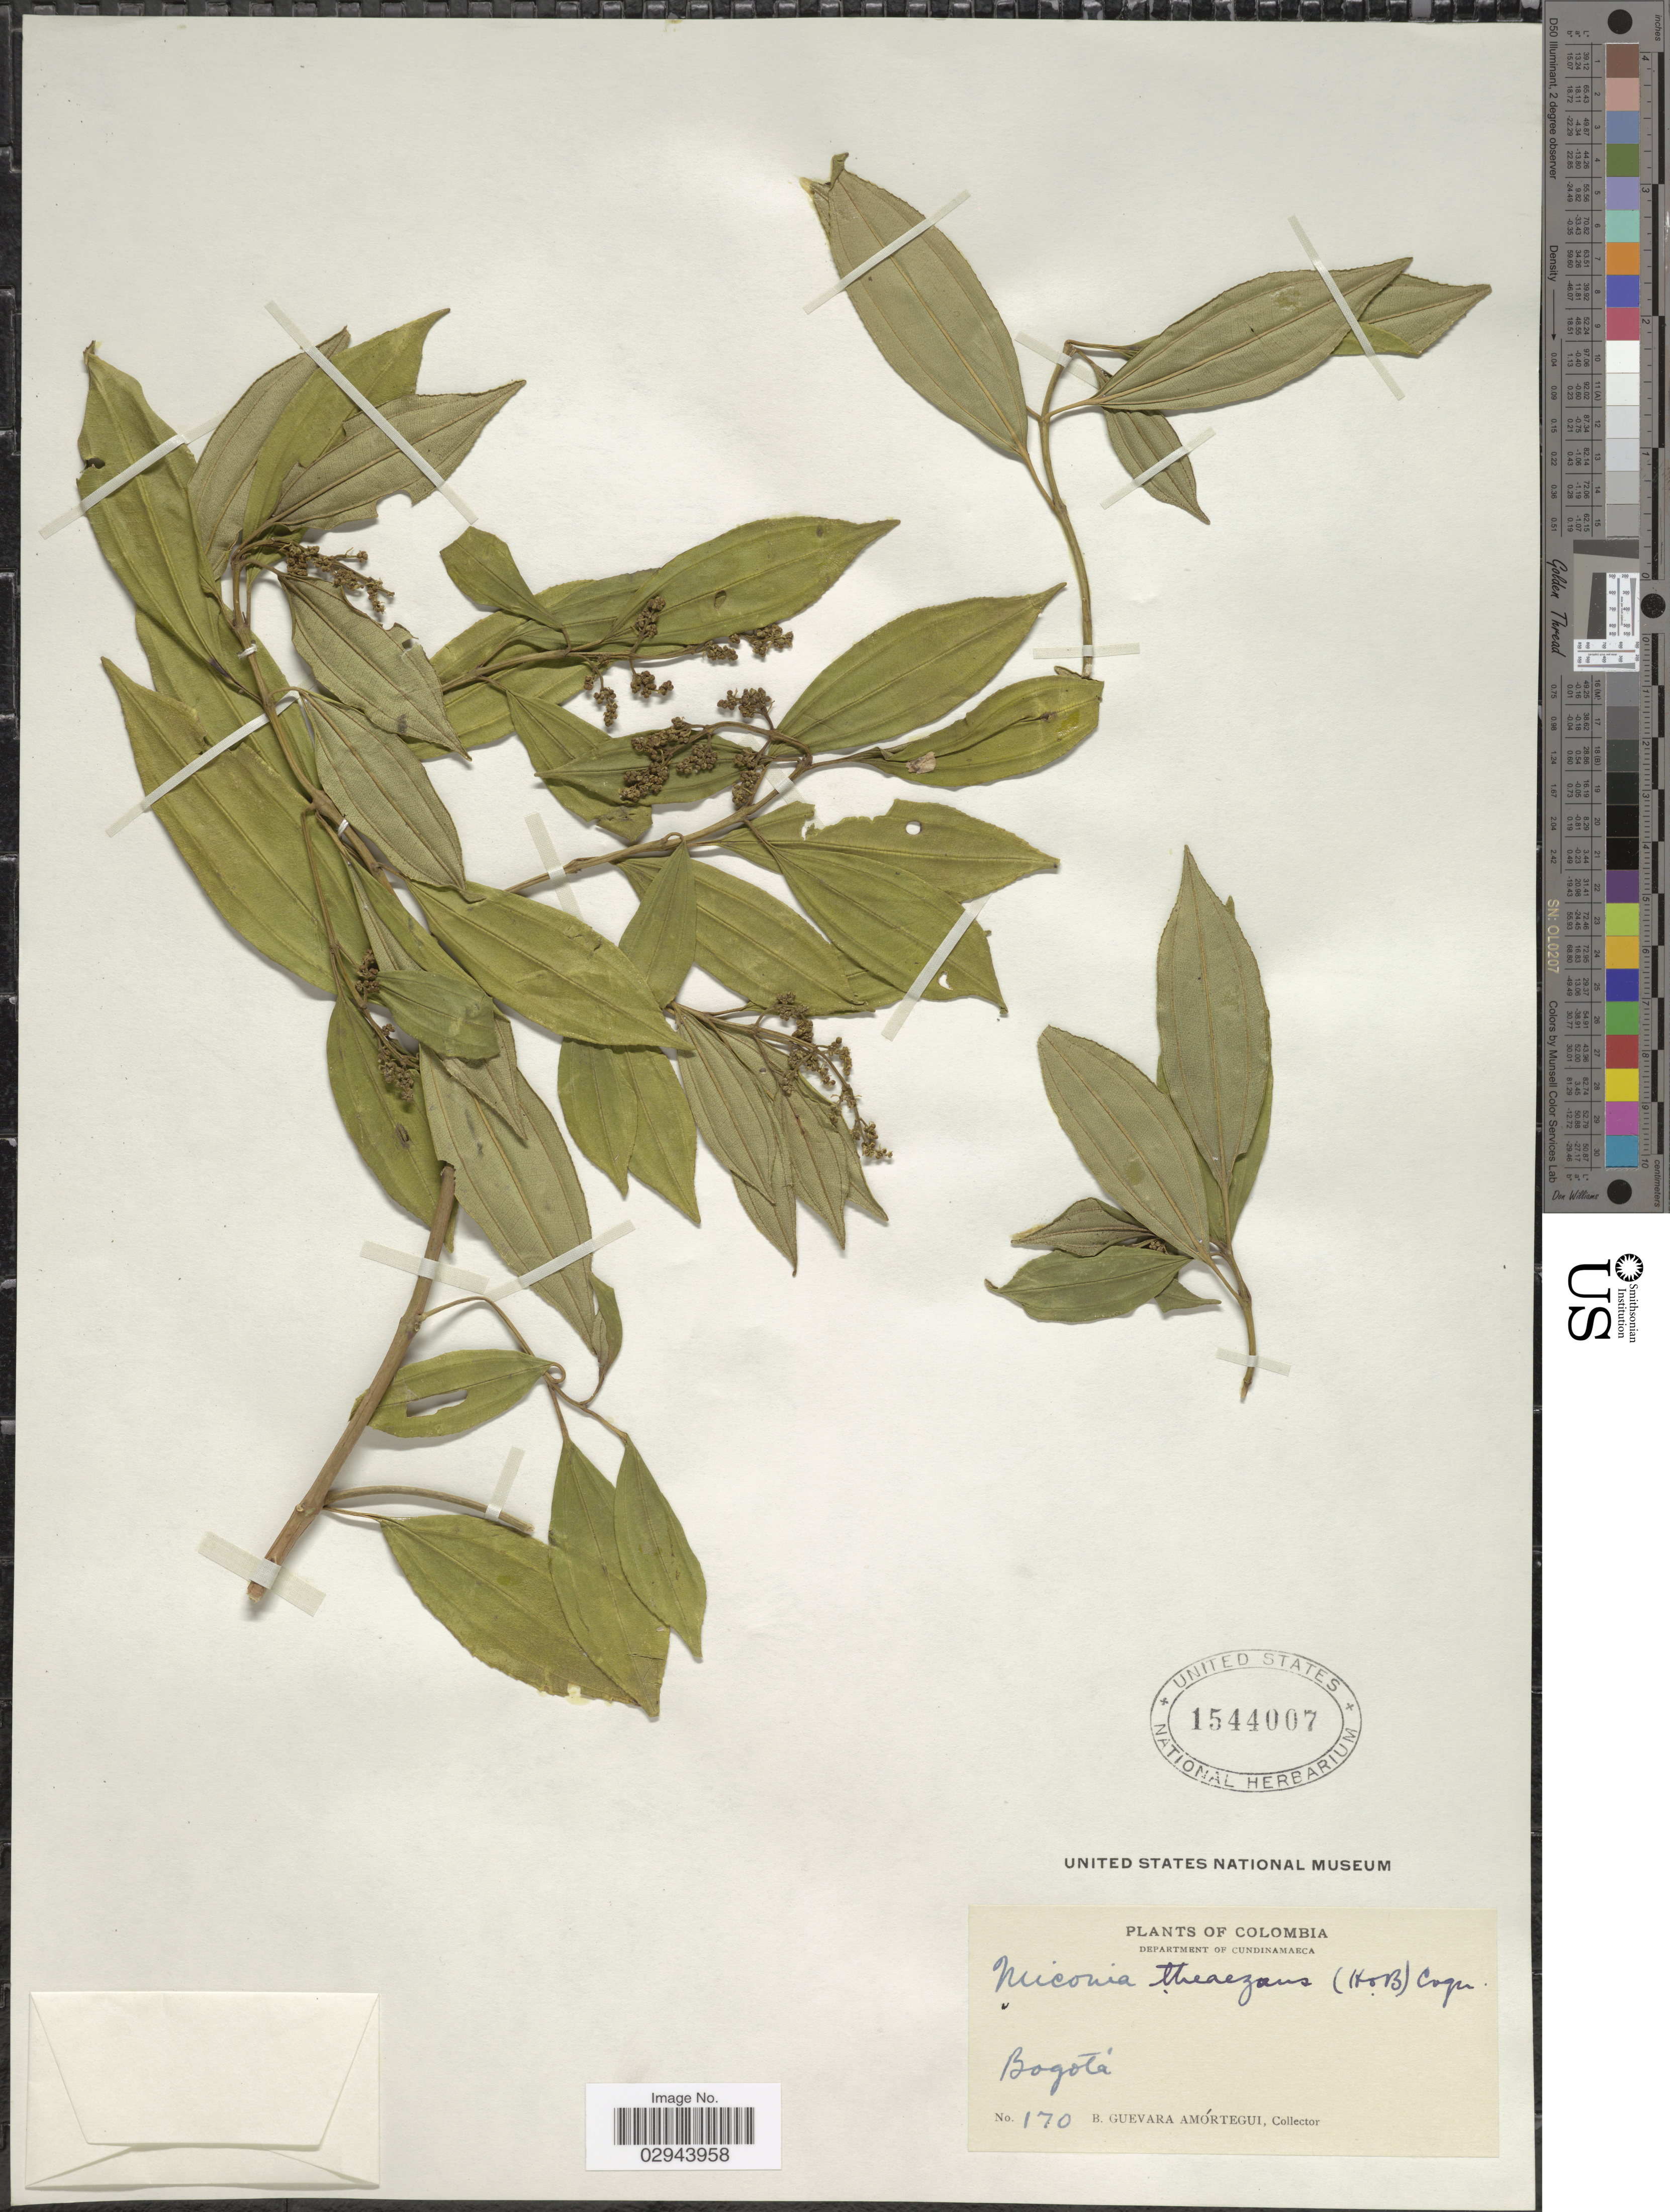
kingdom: Plantae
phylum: Tracheophyta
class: Magnoliopsida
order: Myrtales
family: Melastomataceae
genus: Miconia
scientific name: Miconia theizans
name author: (Bonpl.) Cogn.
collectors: B. Guevara Amortegui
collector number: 170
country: Colombia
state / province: Cundinamarca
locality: Department of Cundinamarca, Bogotá.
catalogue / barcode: US 1544007